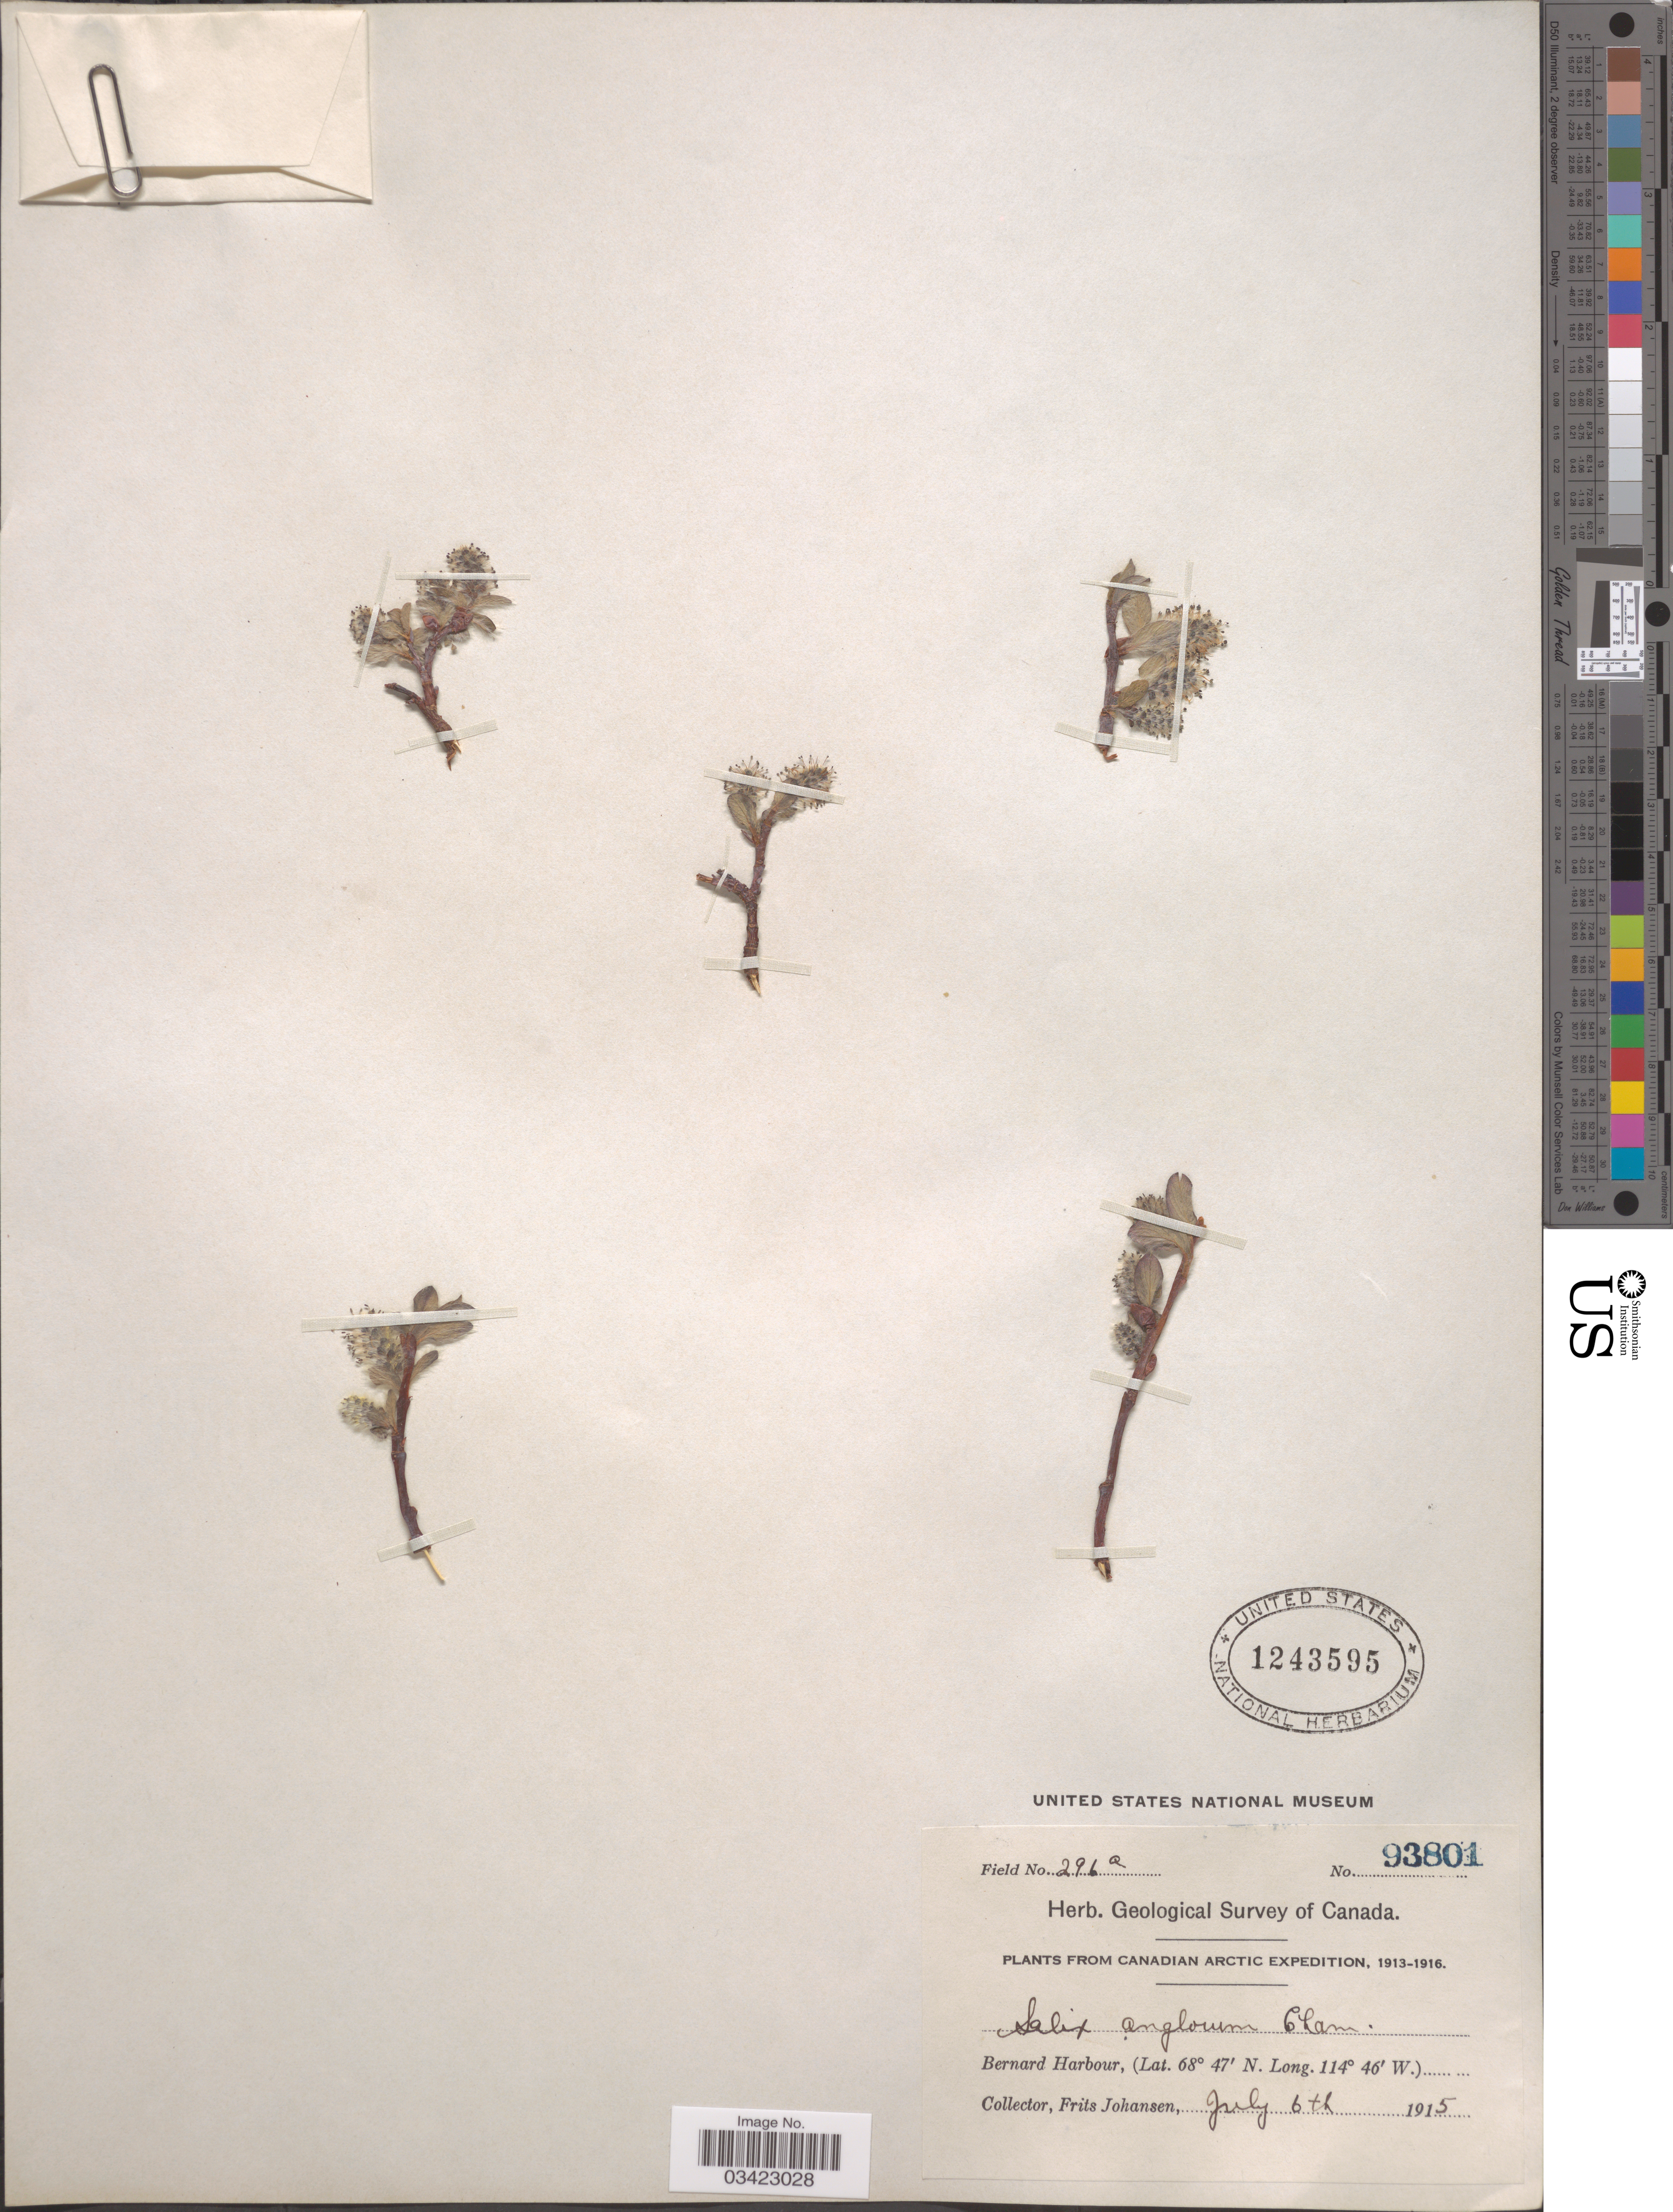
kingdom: Plantae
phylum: Tracheophyta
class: Magnoliopsida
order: Malpighiales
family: Salicaceae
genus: Salix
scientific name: Salix anglorum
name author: Cham.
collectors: F. Johansen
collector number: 93801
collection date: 1915-07-06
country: Canada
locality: Canadian Arctic. Bernard Harbour.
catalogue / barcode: US 1243595